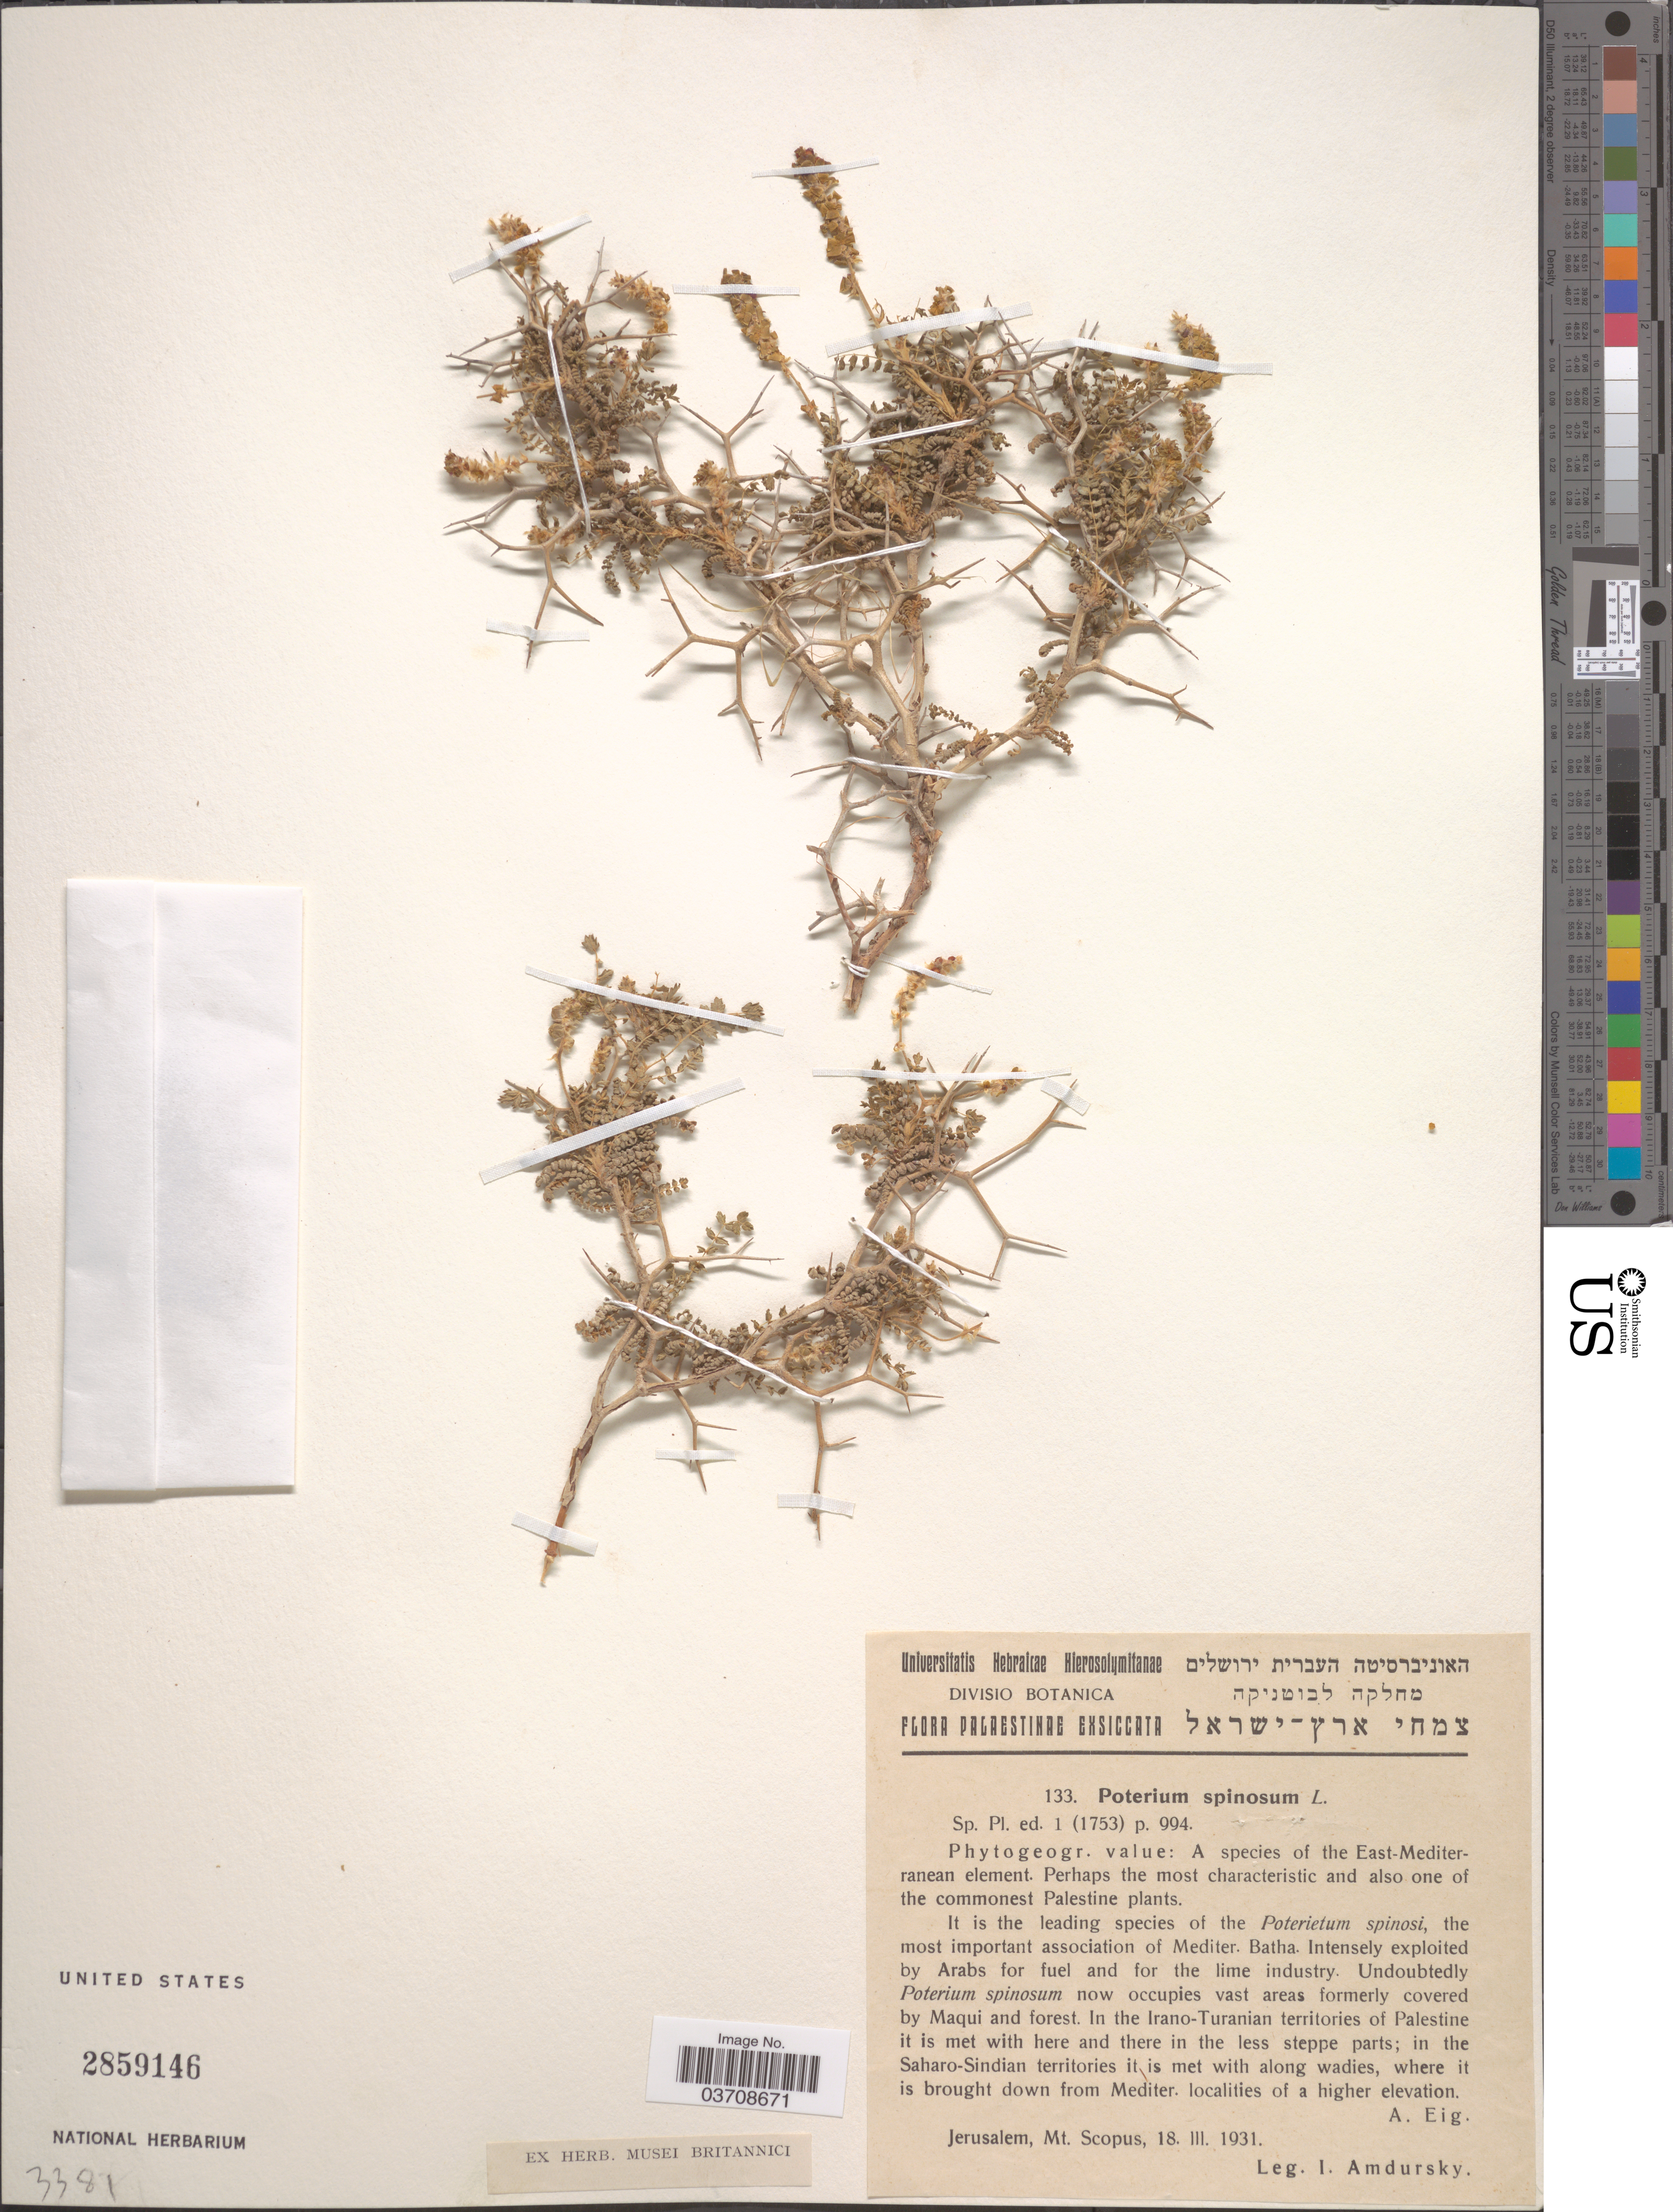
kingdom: Plantae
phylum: Tracheophyta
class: Magnoliopsida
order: Rosales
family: Rosaceae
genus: Sarcopoterium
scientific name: Sarcopoterium spinosum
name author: (L.) Spach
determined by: Strong, Mark T., (BOT), Smithsonian Institution - National Museum of Natural History (UNITED STATES)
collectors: I. Amdursky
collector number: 133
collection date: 1931-03-18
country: Israel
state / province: Jerusalem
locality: Mt. Scopus.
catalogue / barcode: US 2859146